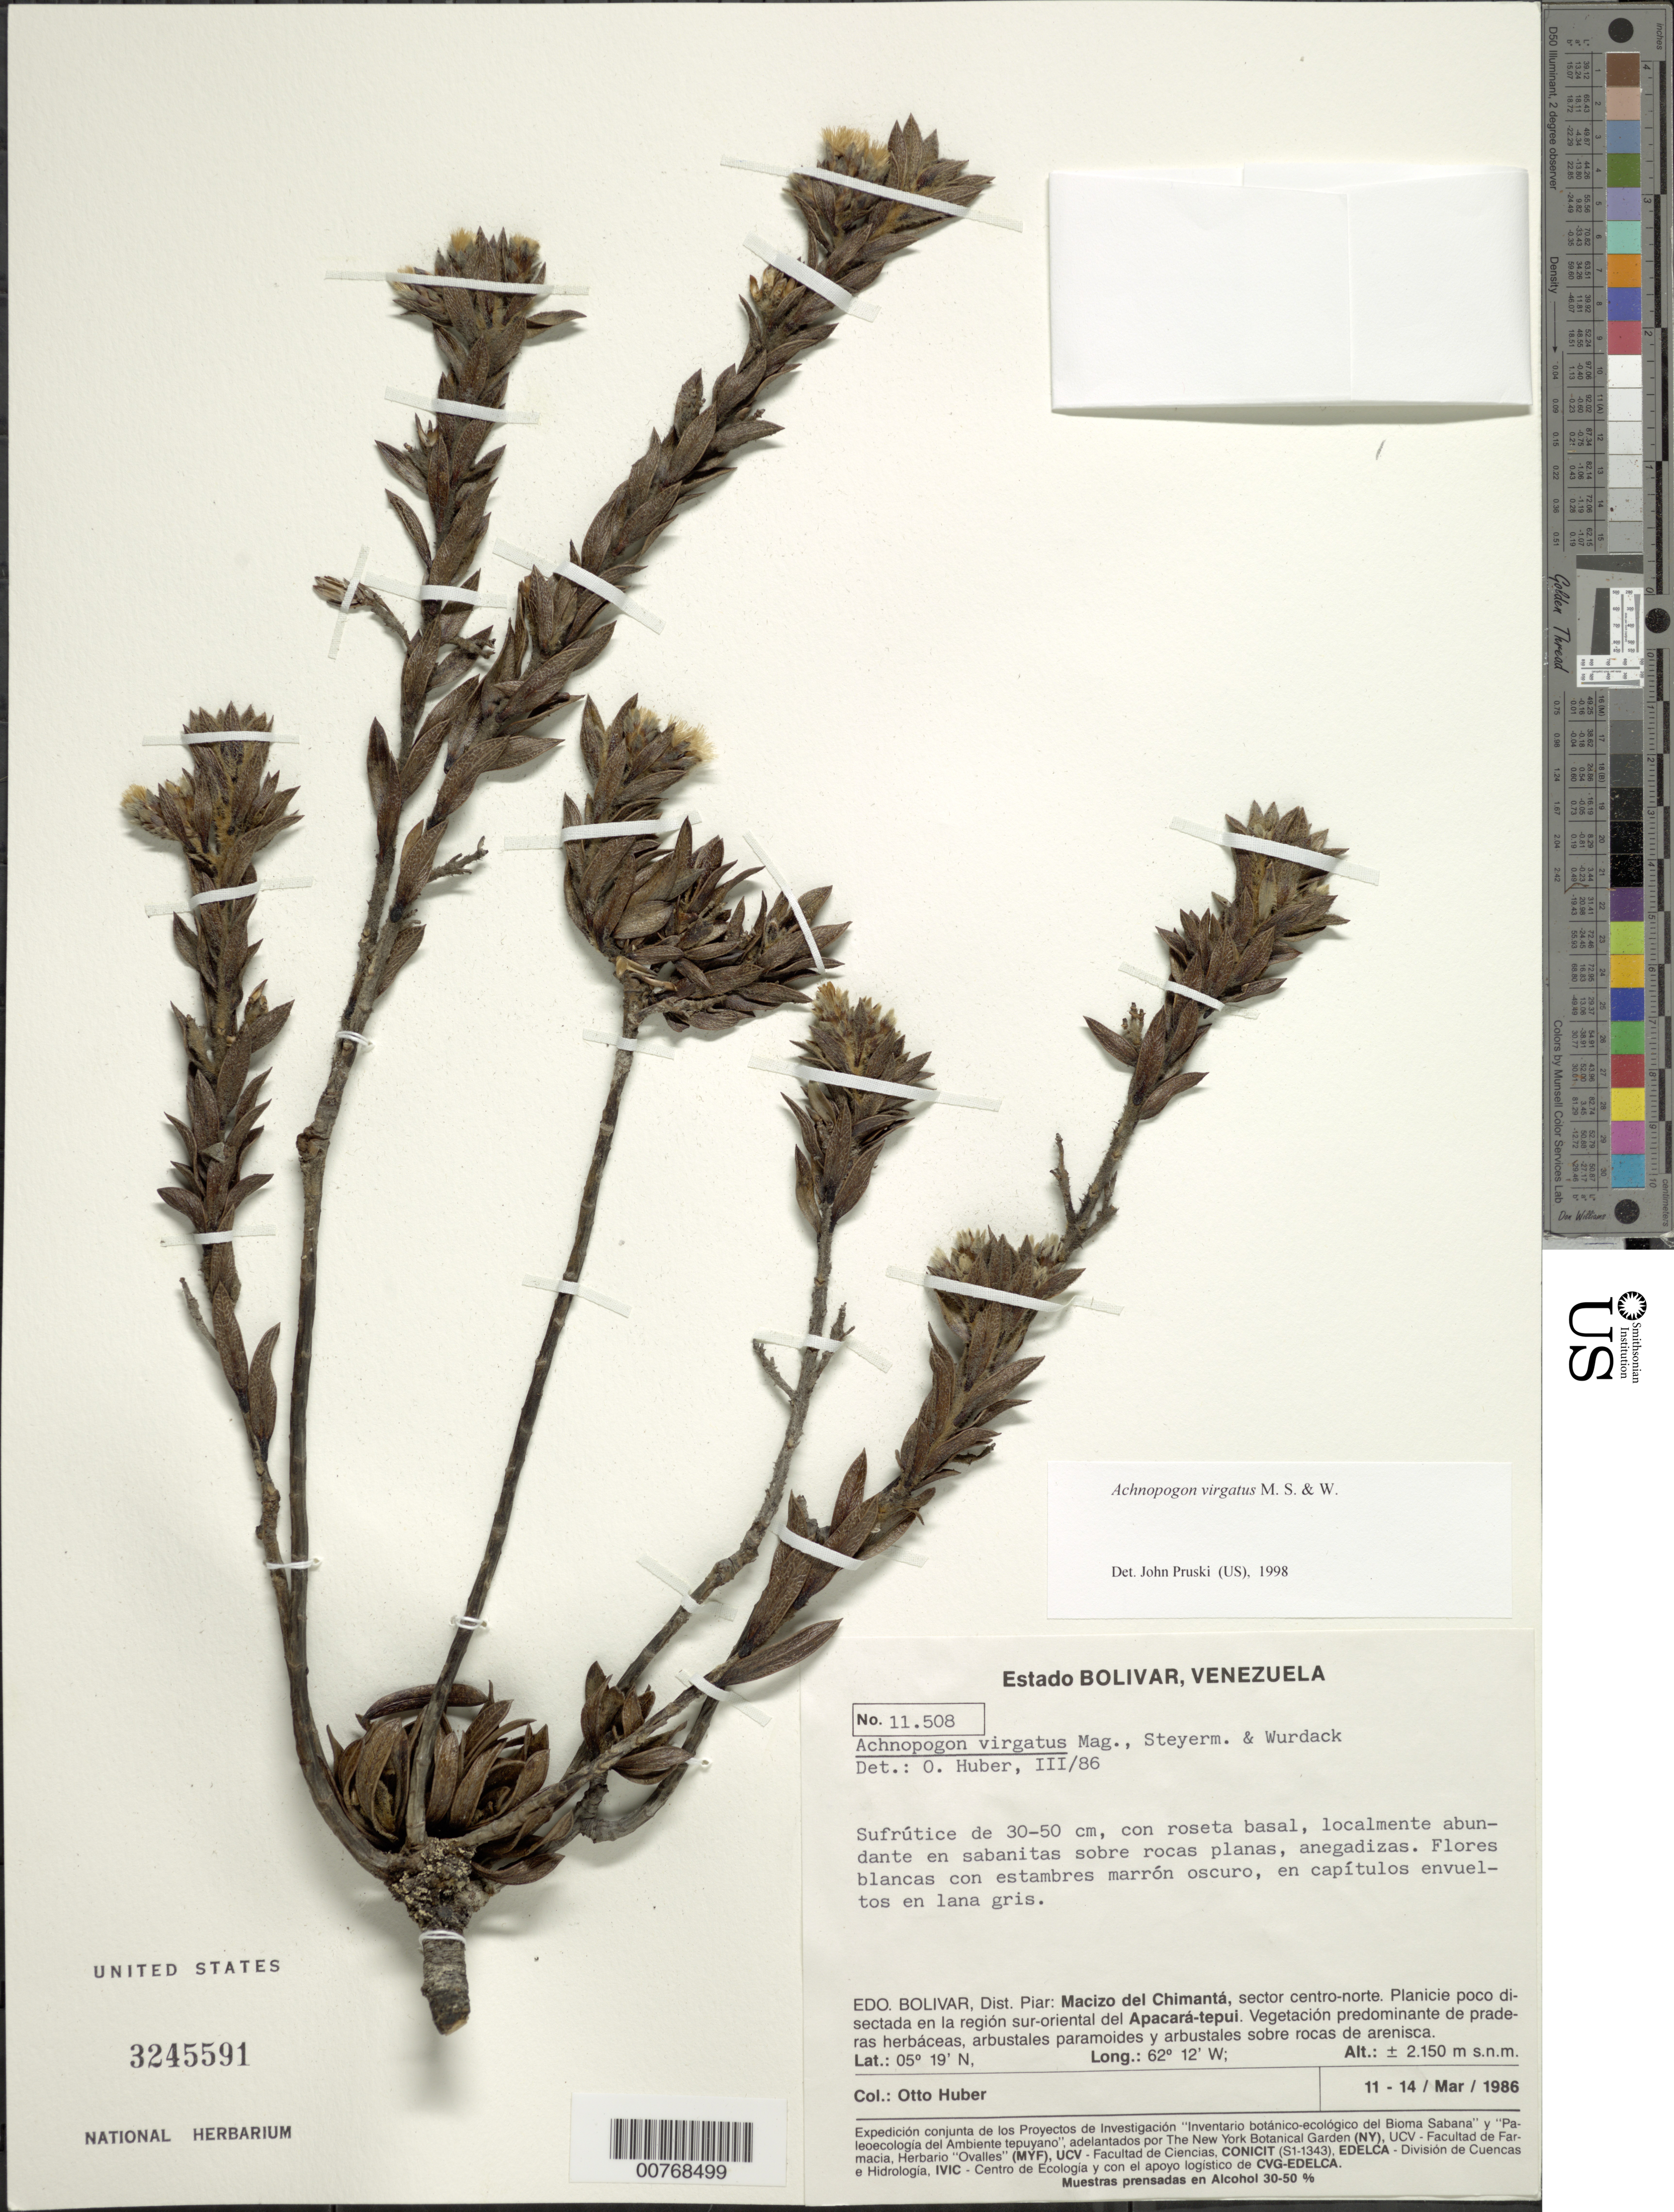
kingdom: Plantae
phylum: Tracheophyta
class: Magnoliopsida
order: Asterales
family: Asteraceae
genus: Achnopogon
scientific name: Achnopogon virgatus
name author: Maguire et al.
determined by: Huber, Otto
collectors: O. Huber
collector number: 11508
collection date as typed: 11-Mar-86 to 14-Mar-86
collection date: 1986-03-11/1986-03-14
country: Venezuela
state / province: Bolívar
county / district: Piar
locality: Macizo del Chimantá, sector centro-norte, planicie poco disectada en la region sur-oriental del Apacara-tepuí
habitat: En sabanitas sobre rocas planas. Vegetación predominante de praderas herbaceas, arbustales paramoides y arbustales osbre rocas de arenisca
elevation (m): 2150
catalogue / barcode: US 3245591